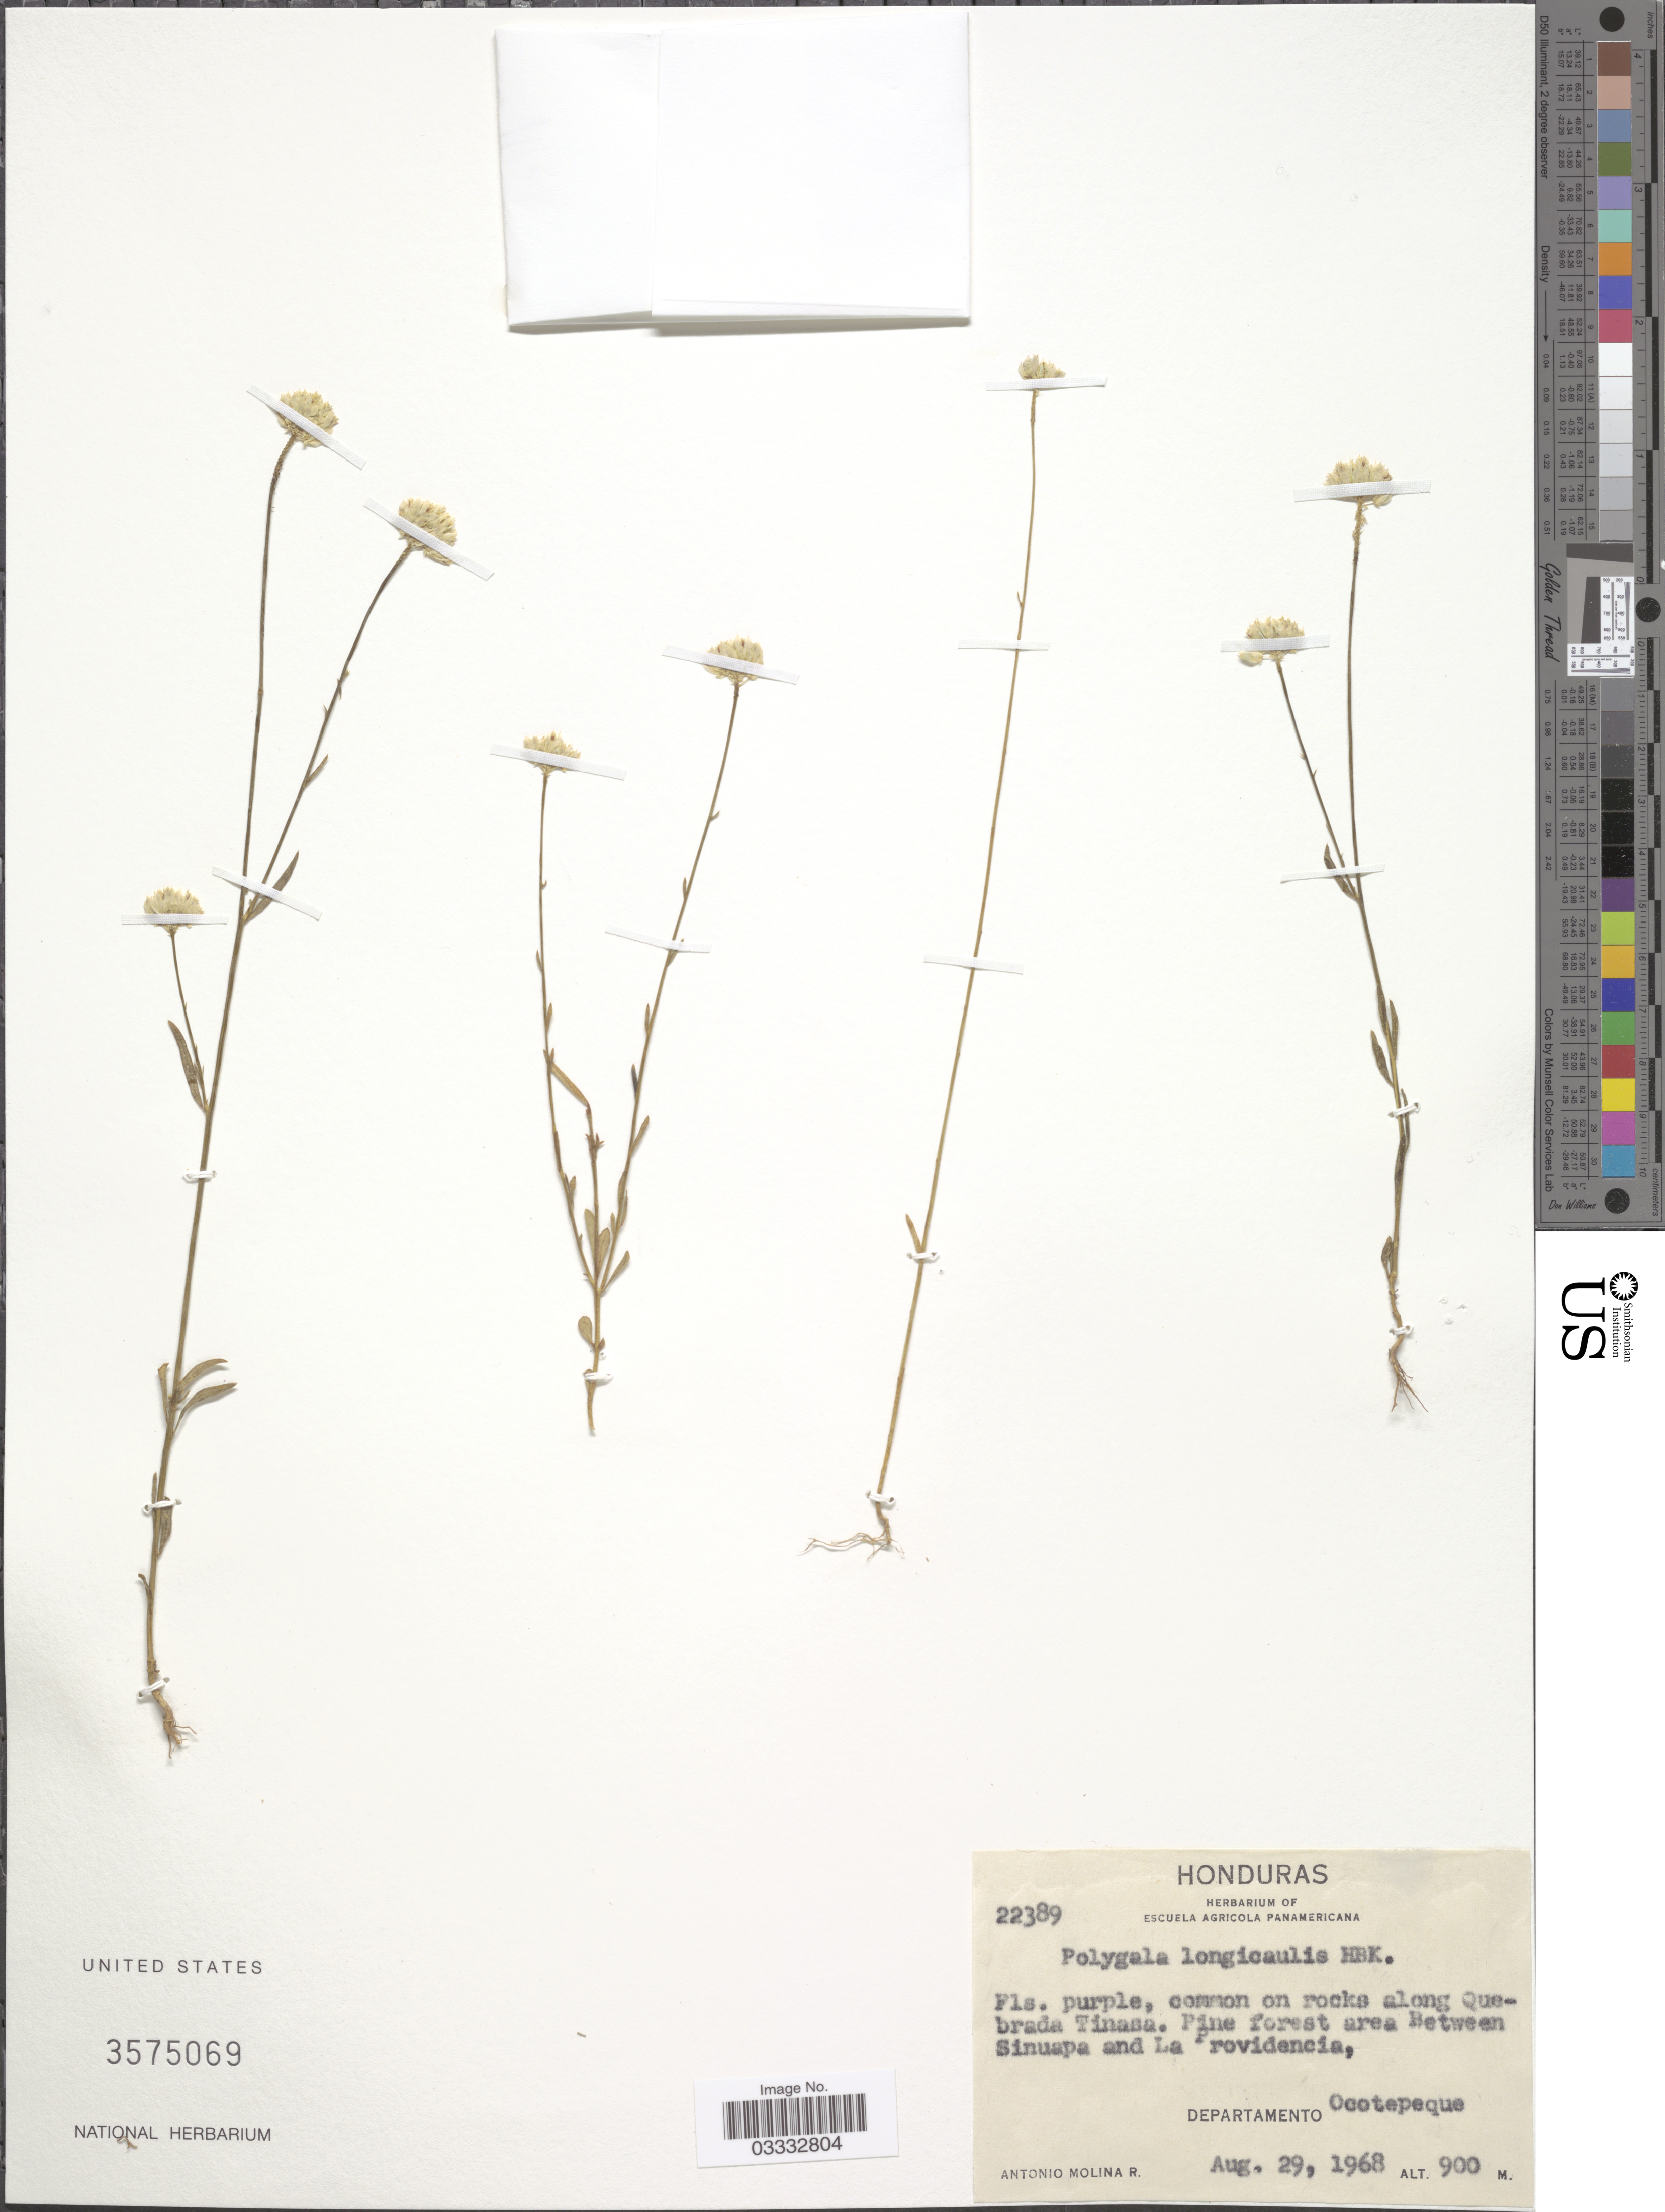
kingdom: Plantae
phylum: Tracheophyta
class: Magnoliopsida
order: Fabales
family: Polygalaceae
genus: Polygala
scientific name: Polygala longicaulis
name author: Kunth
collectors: A. Molina R.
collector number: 22389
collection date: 1968-08-29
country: Honduras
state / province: Ocotepeque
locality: Between Sinuapa and La Providencia, Departamento Ocotepeque.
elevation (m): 900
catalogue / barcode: US 3575069